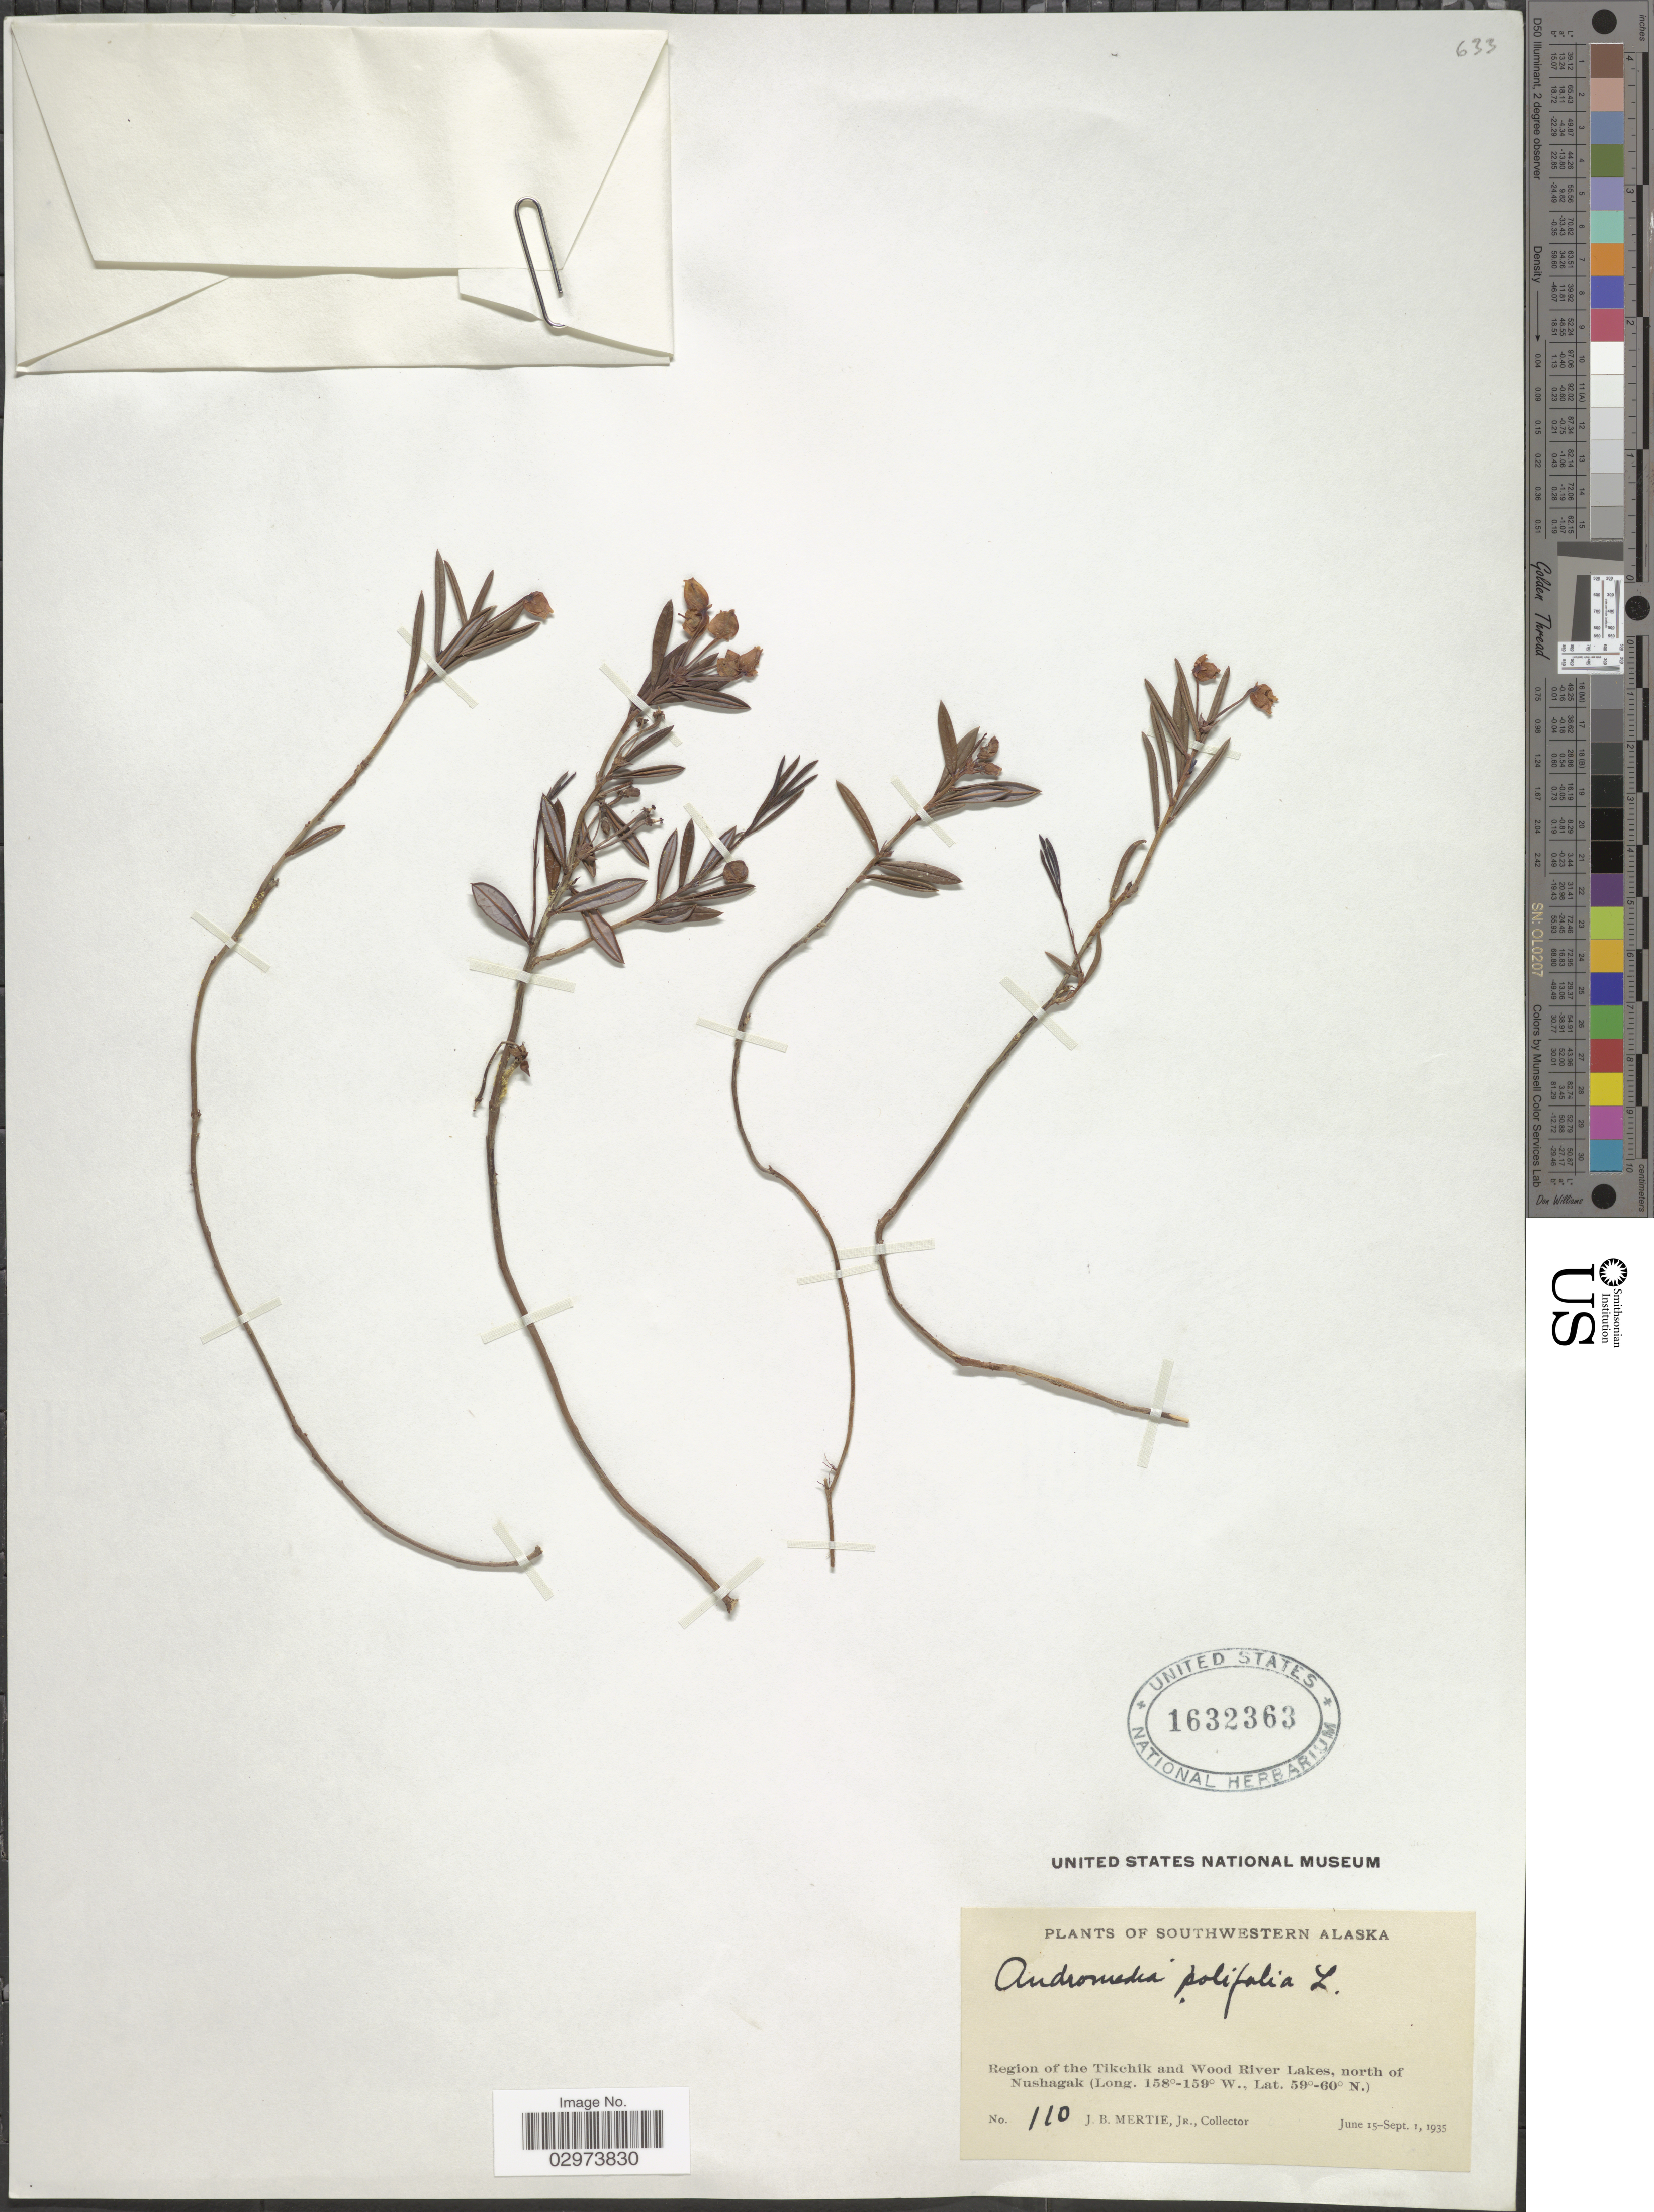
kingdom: Plantae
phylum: Tracheophyta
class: Magnoliopsida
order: Ericales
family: Ericaceae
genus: Andromeda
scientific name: Andromeda polifolia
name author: L.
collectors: J. Mertie Jr.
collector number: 110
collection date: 1935-06-15/1935-09-01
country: United States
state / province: Alaska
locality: Southwestern Alaska. Region of the Tikchik and Wood River Lakes, north of Nushagak.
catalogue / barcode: US 1632363